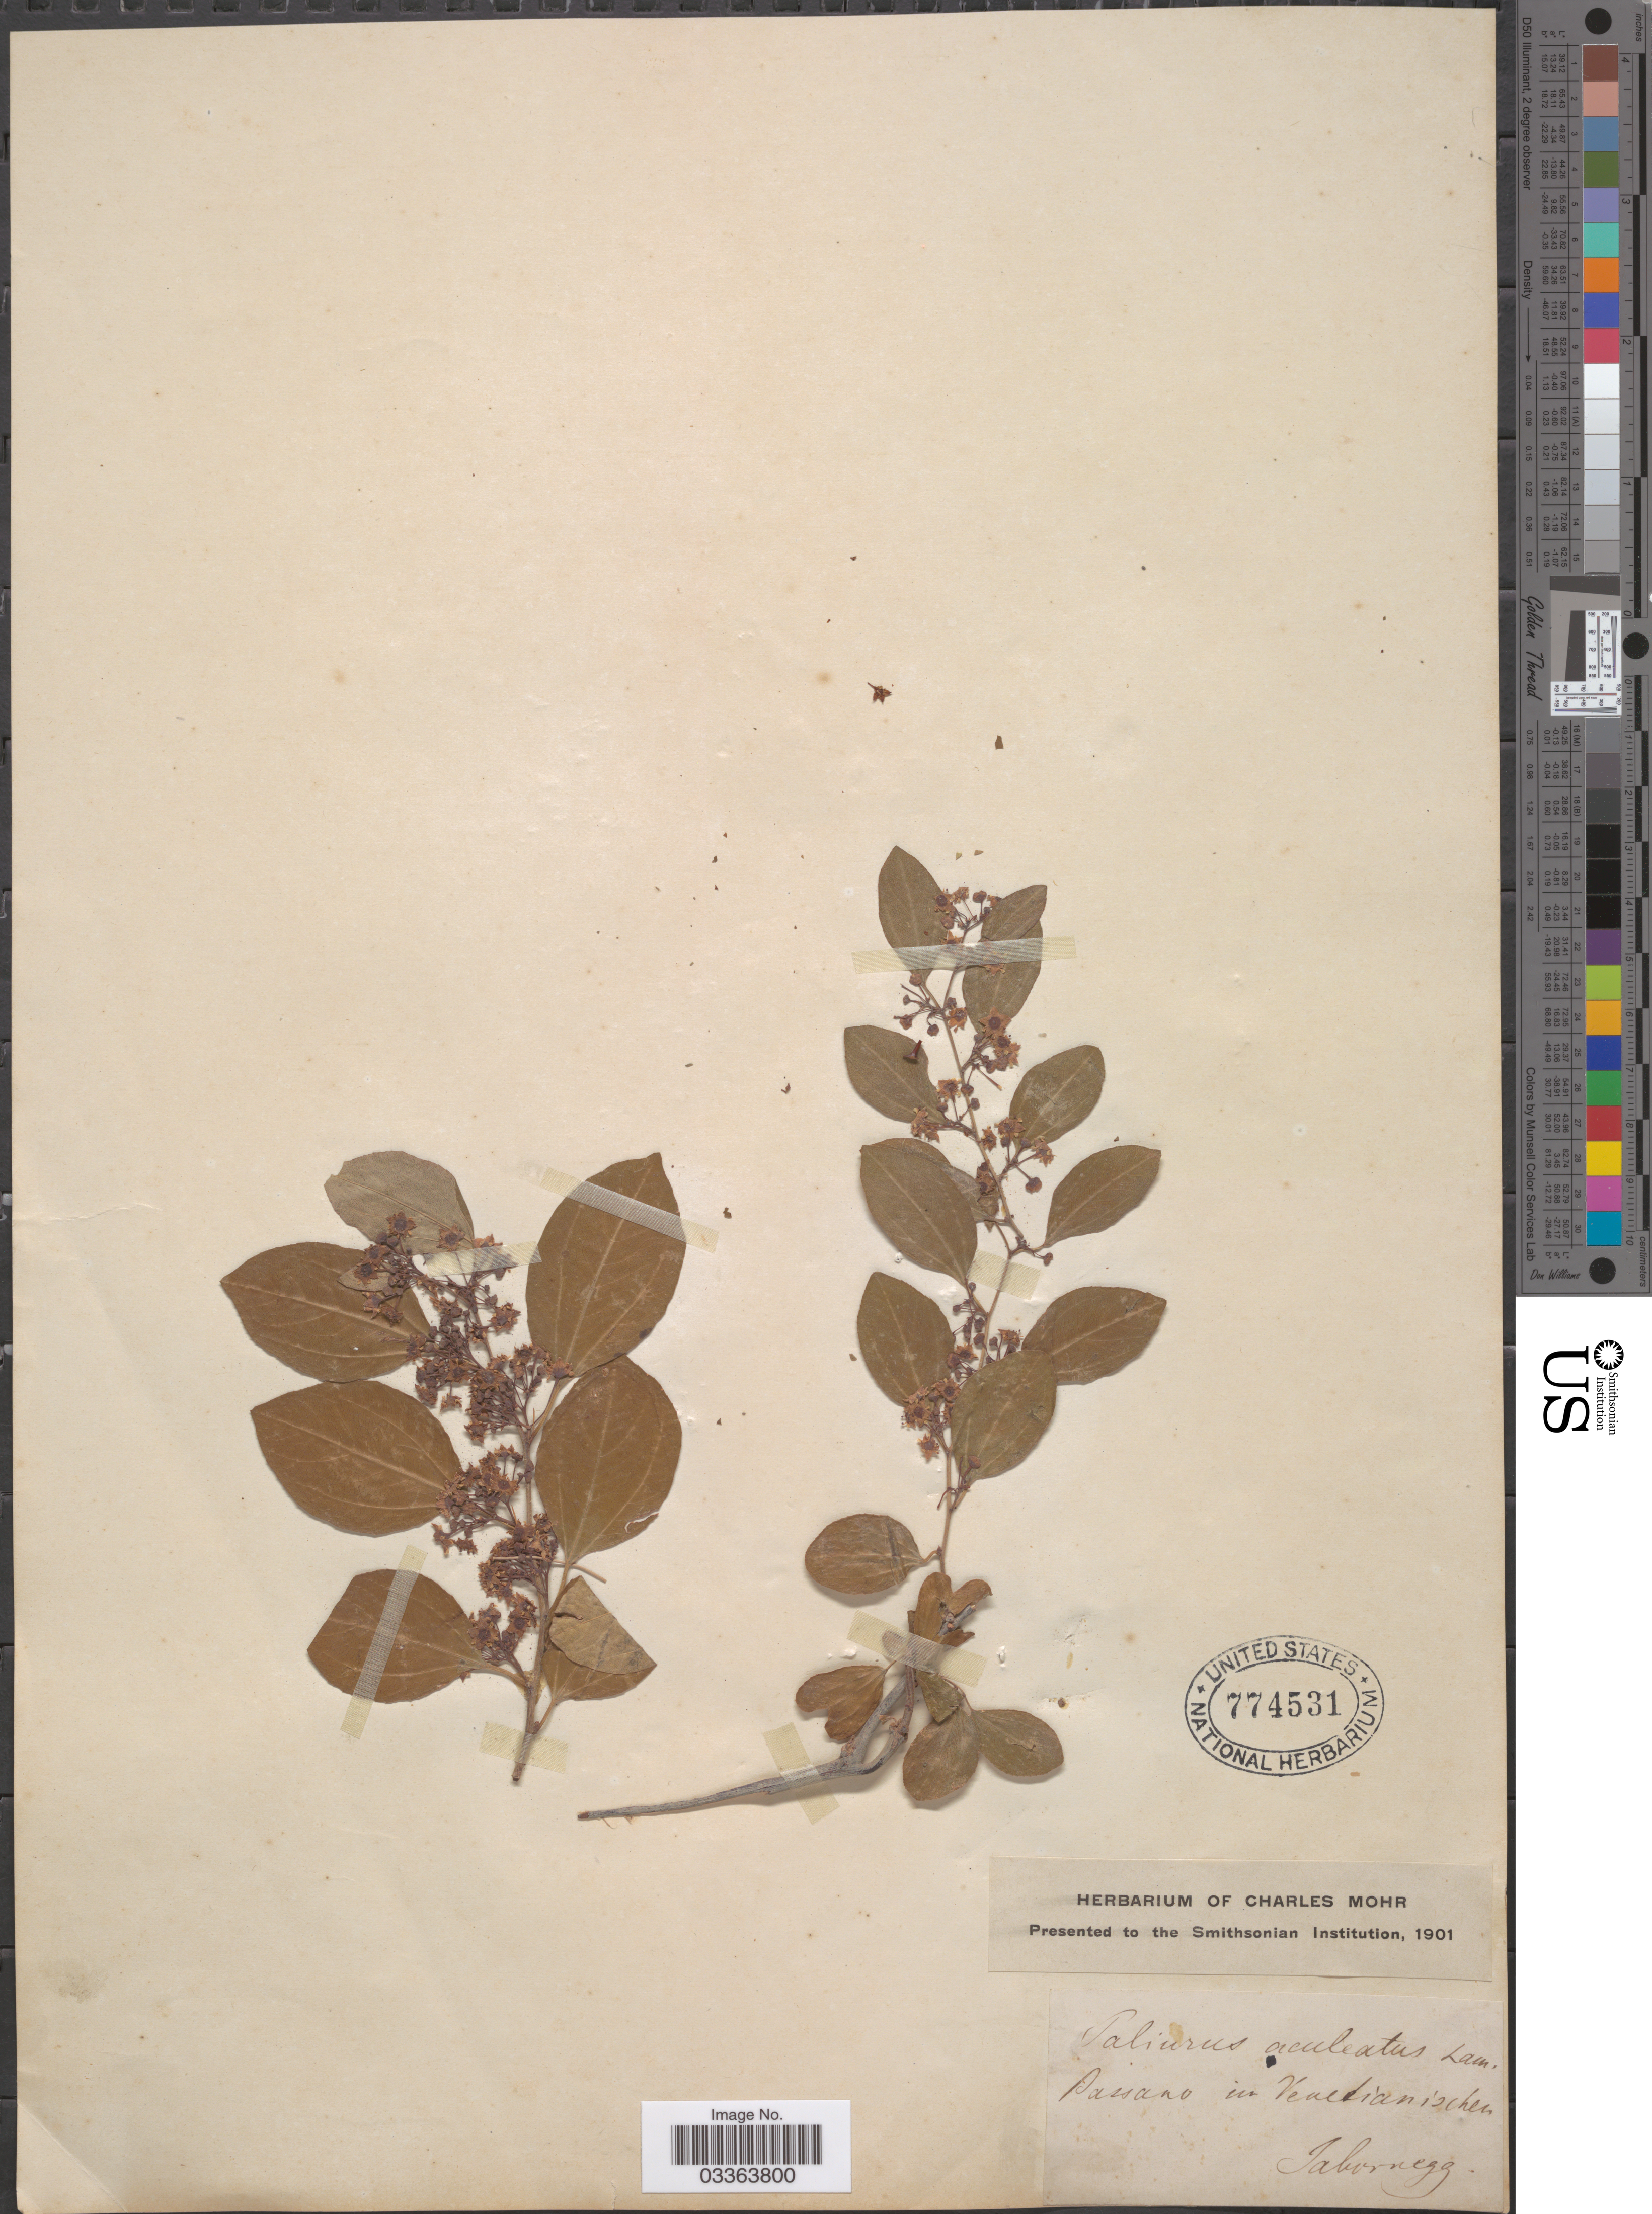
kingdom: Plantae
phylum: Tracheophyta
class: Magnoliopsida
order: Rosales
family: Rhamnaceae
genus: Paliurus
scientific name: Paliurus aculeatus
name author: Lam.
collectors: Jabornegg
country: Italy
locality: Paisano in Venetianischen.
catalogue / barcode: US 774531